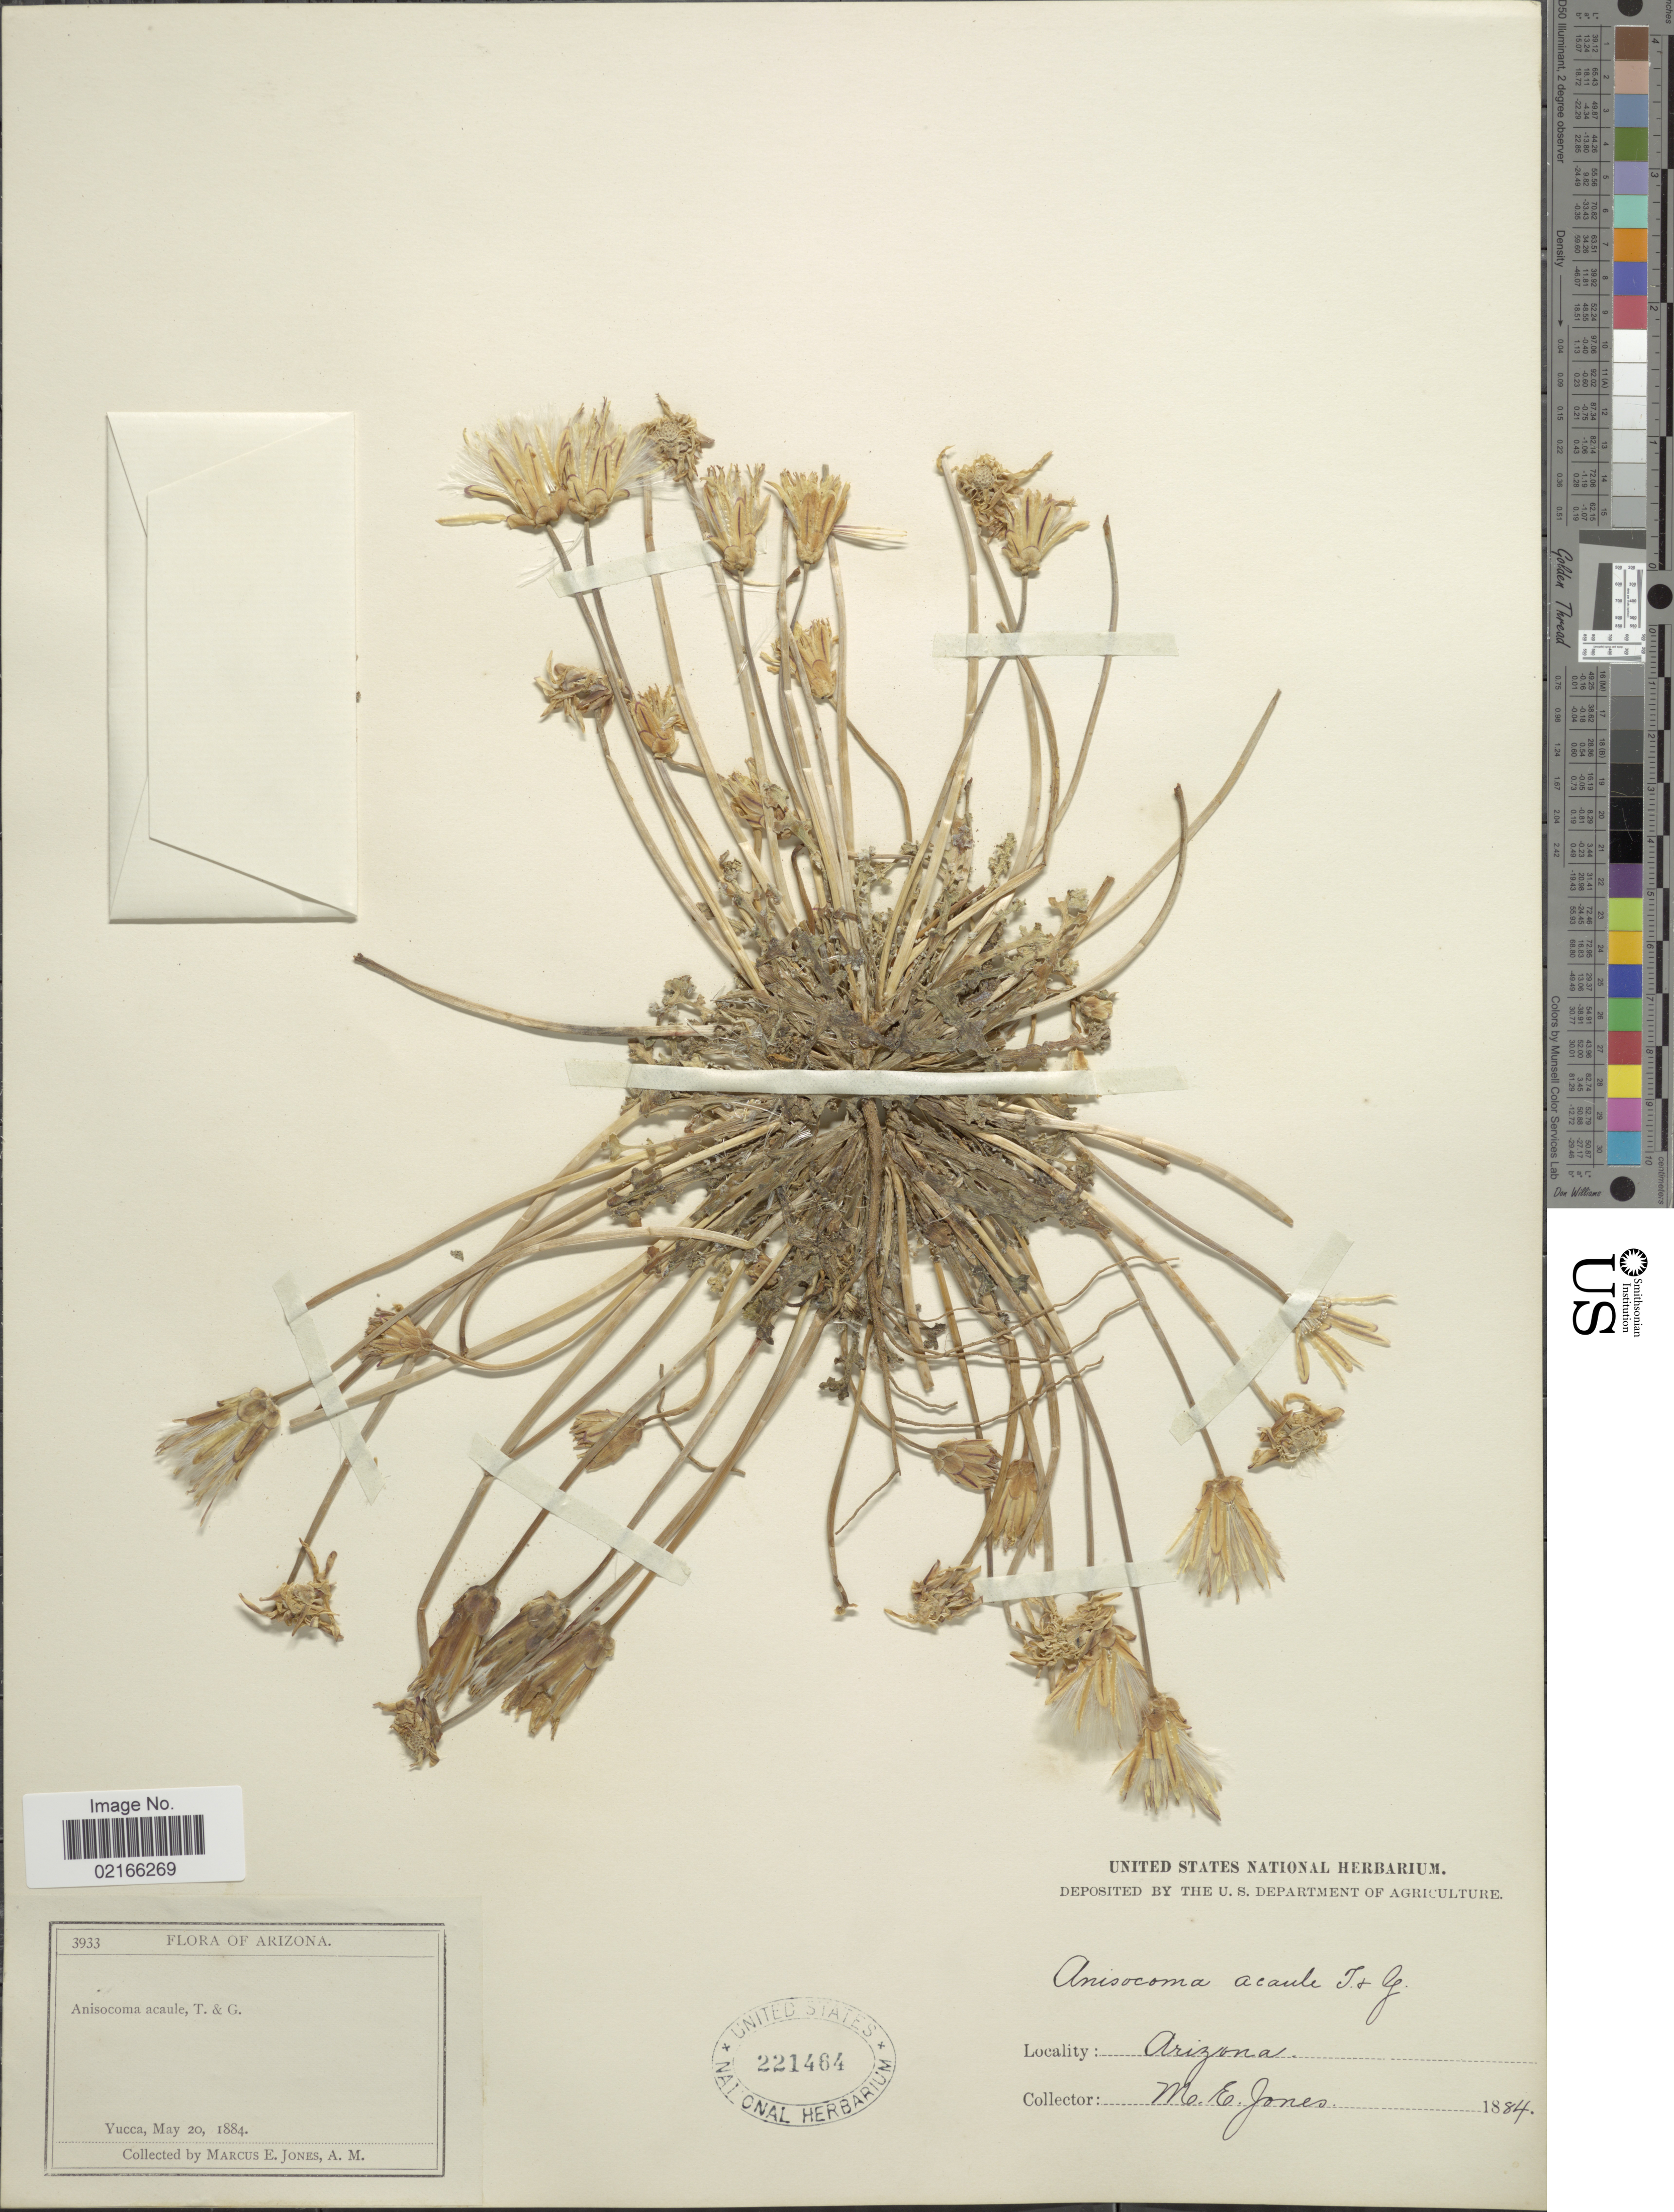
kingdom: Plantae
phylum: Tracheophyta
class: Magnoliopsida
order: Asterales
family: Asteraceae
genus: Anisocoma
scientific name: Anisocoma acaulis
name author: Torr. & A. Gray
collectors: M. E. Jones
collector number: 3933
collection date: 1884-05-20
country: United States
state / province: Arizona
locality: Yucca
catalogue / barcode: US 221464